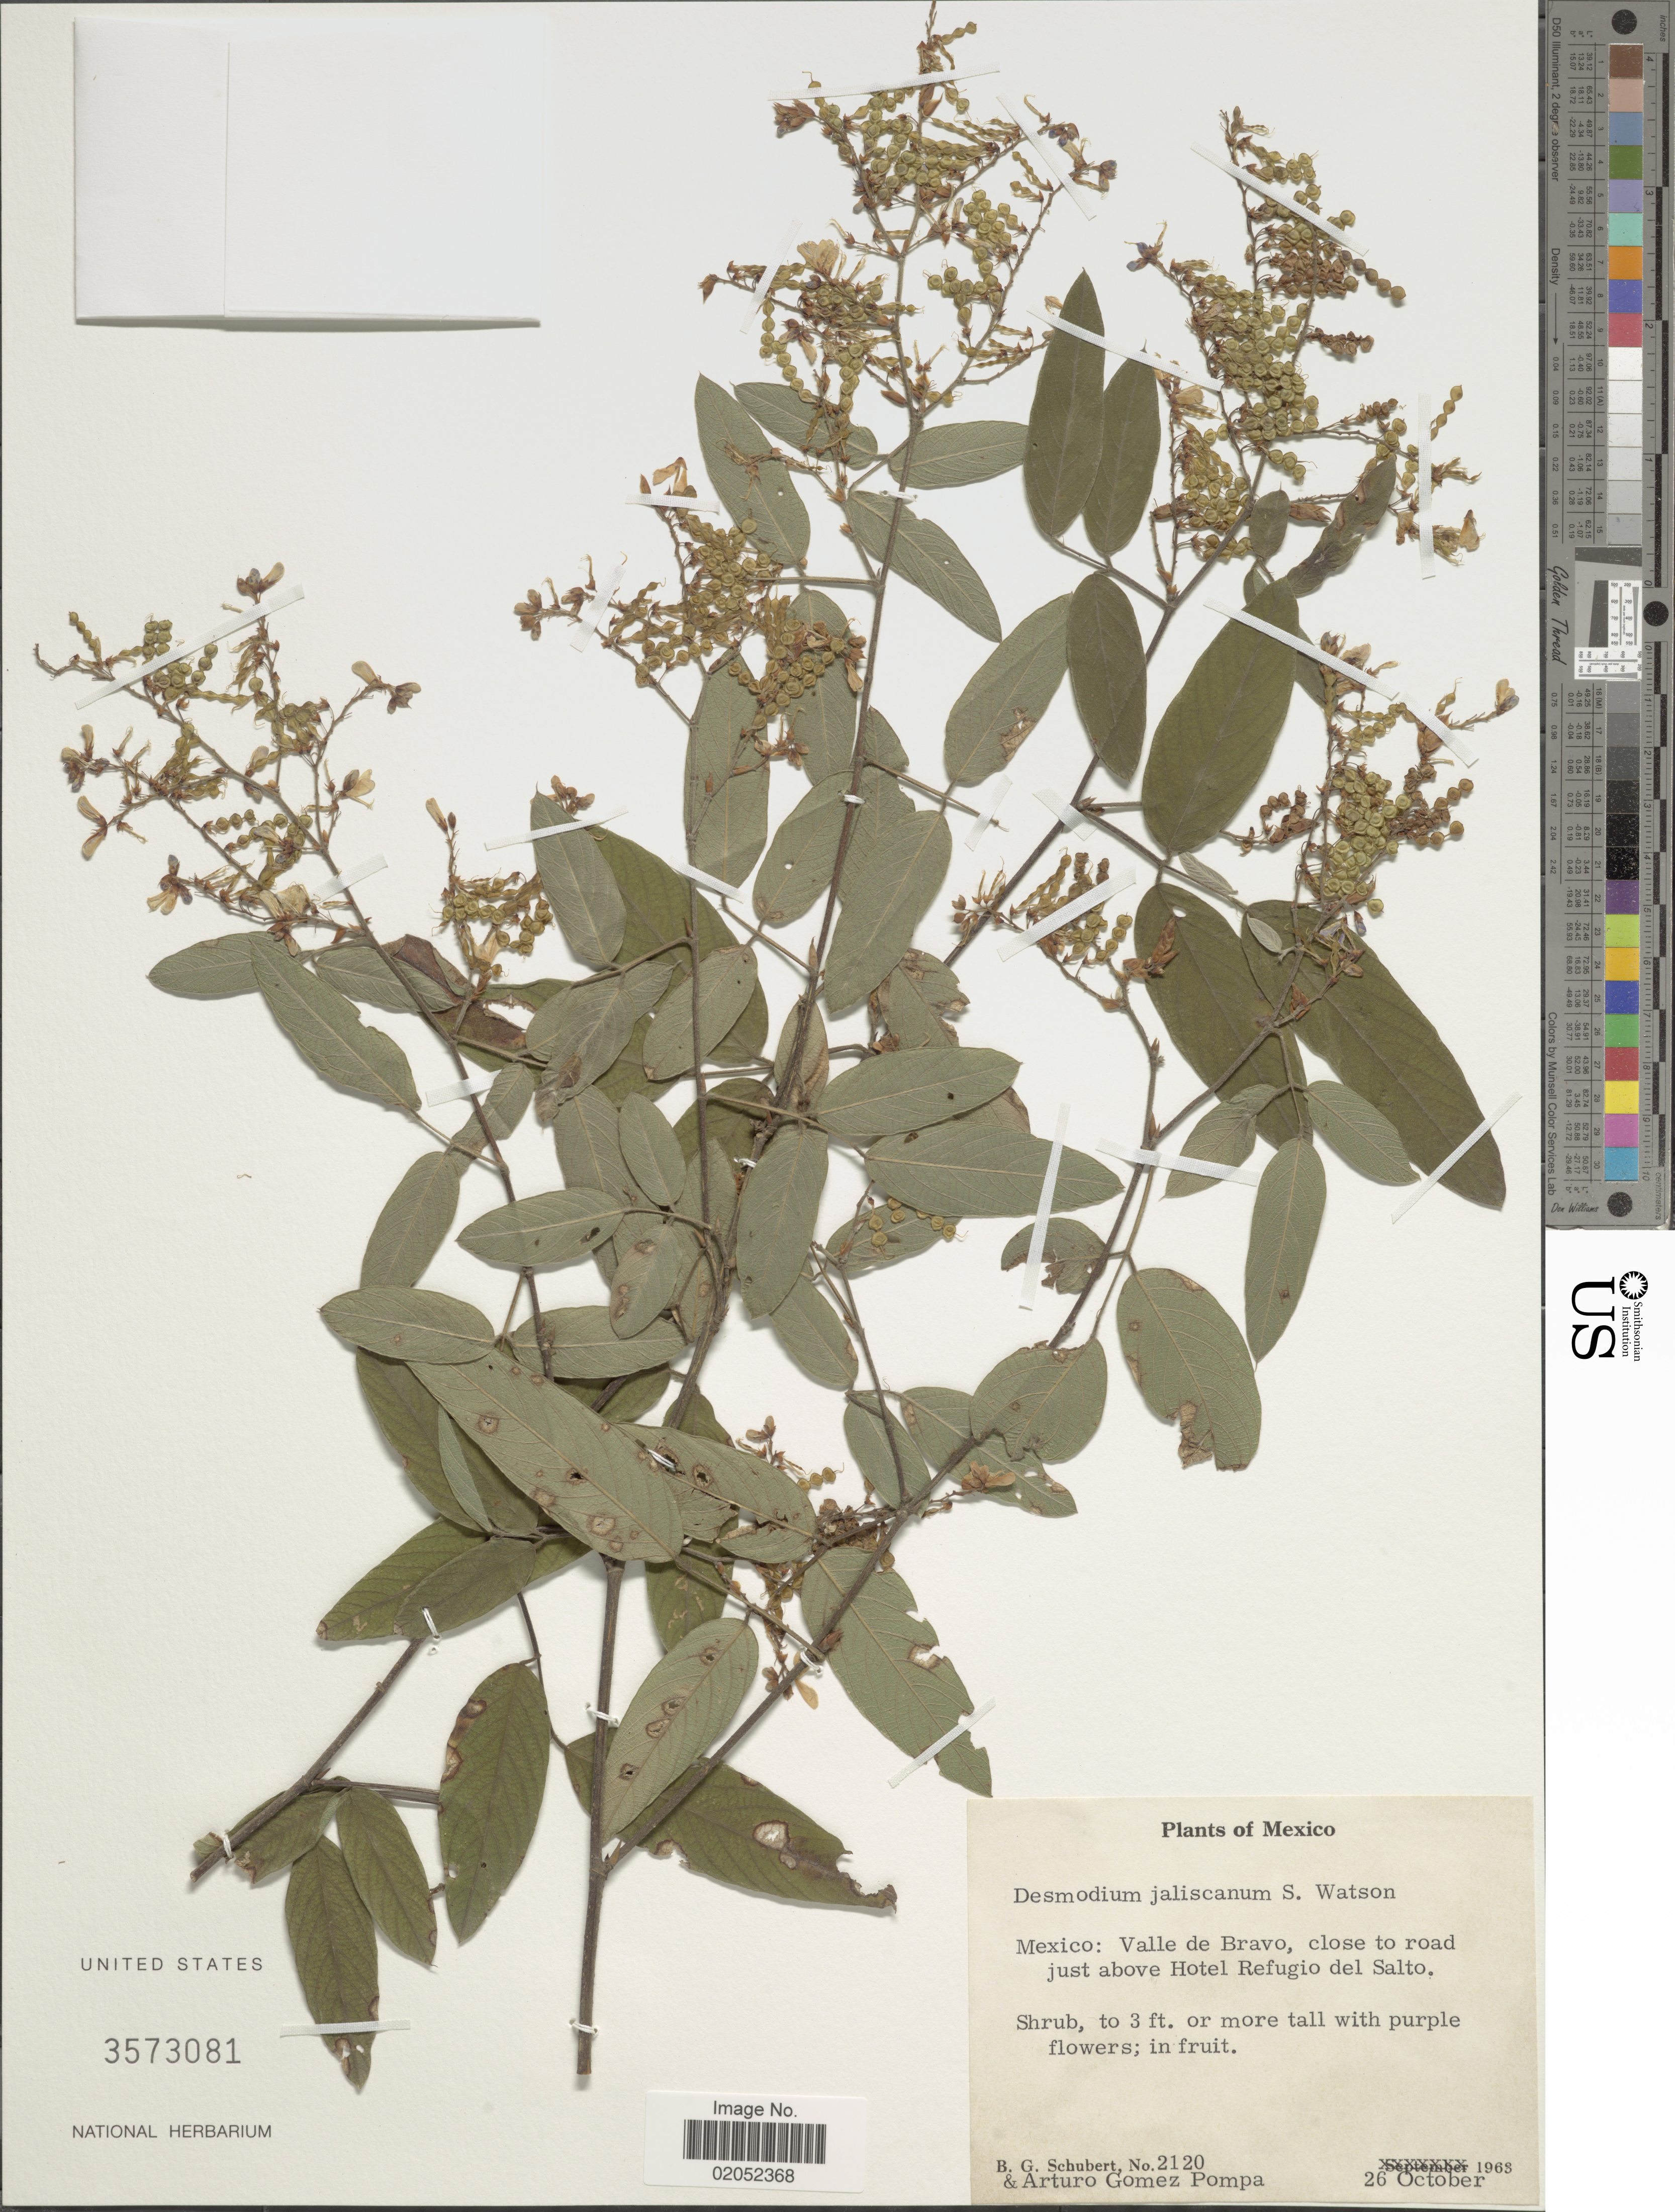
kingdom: Plantae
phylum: Tracheophyta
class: Magnoliopsida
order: Fabales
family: Fabaceae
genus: Desmodium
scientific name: Desmodium jaliscanum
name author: S. Watson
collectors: B. Schubert & A. Gómez Pompa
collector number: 2120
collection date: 1963-10-26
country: Mexico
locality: Mexico: valle de Bravo, close to road just above Hot Refugio del Salto.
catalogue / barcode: US 3573081